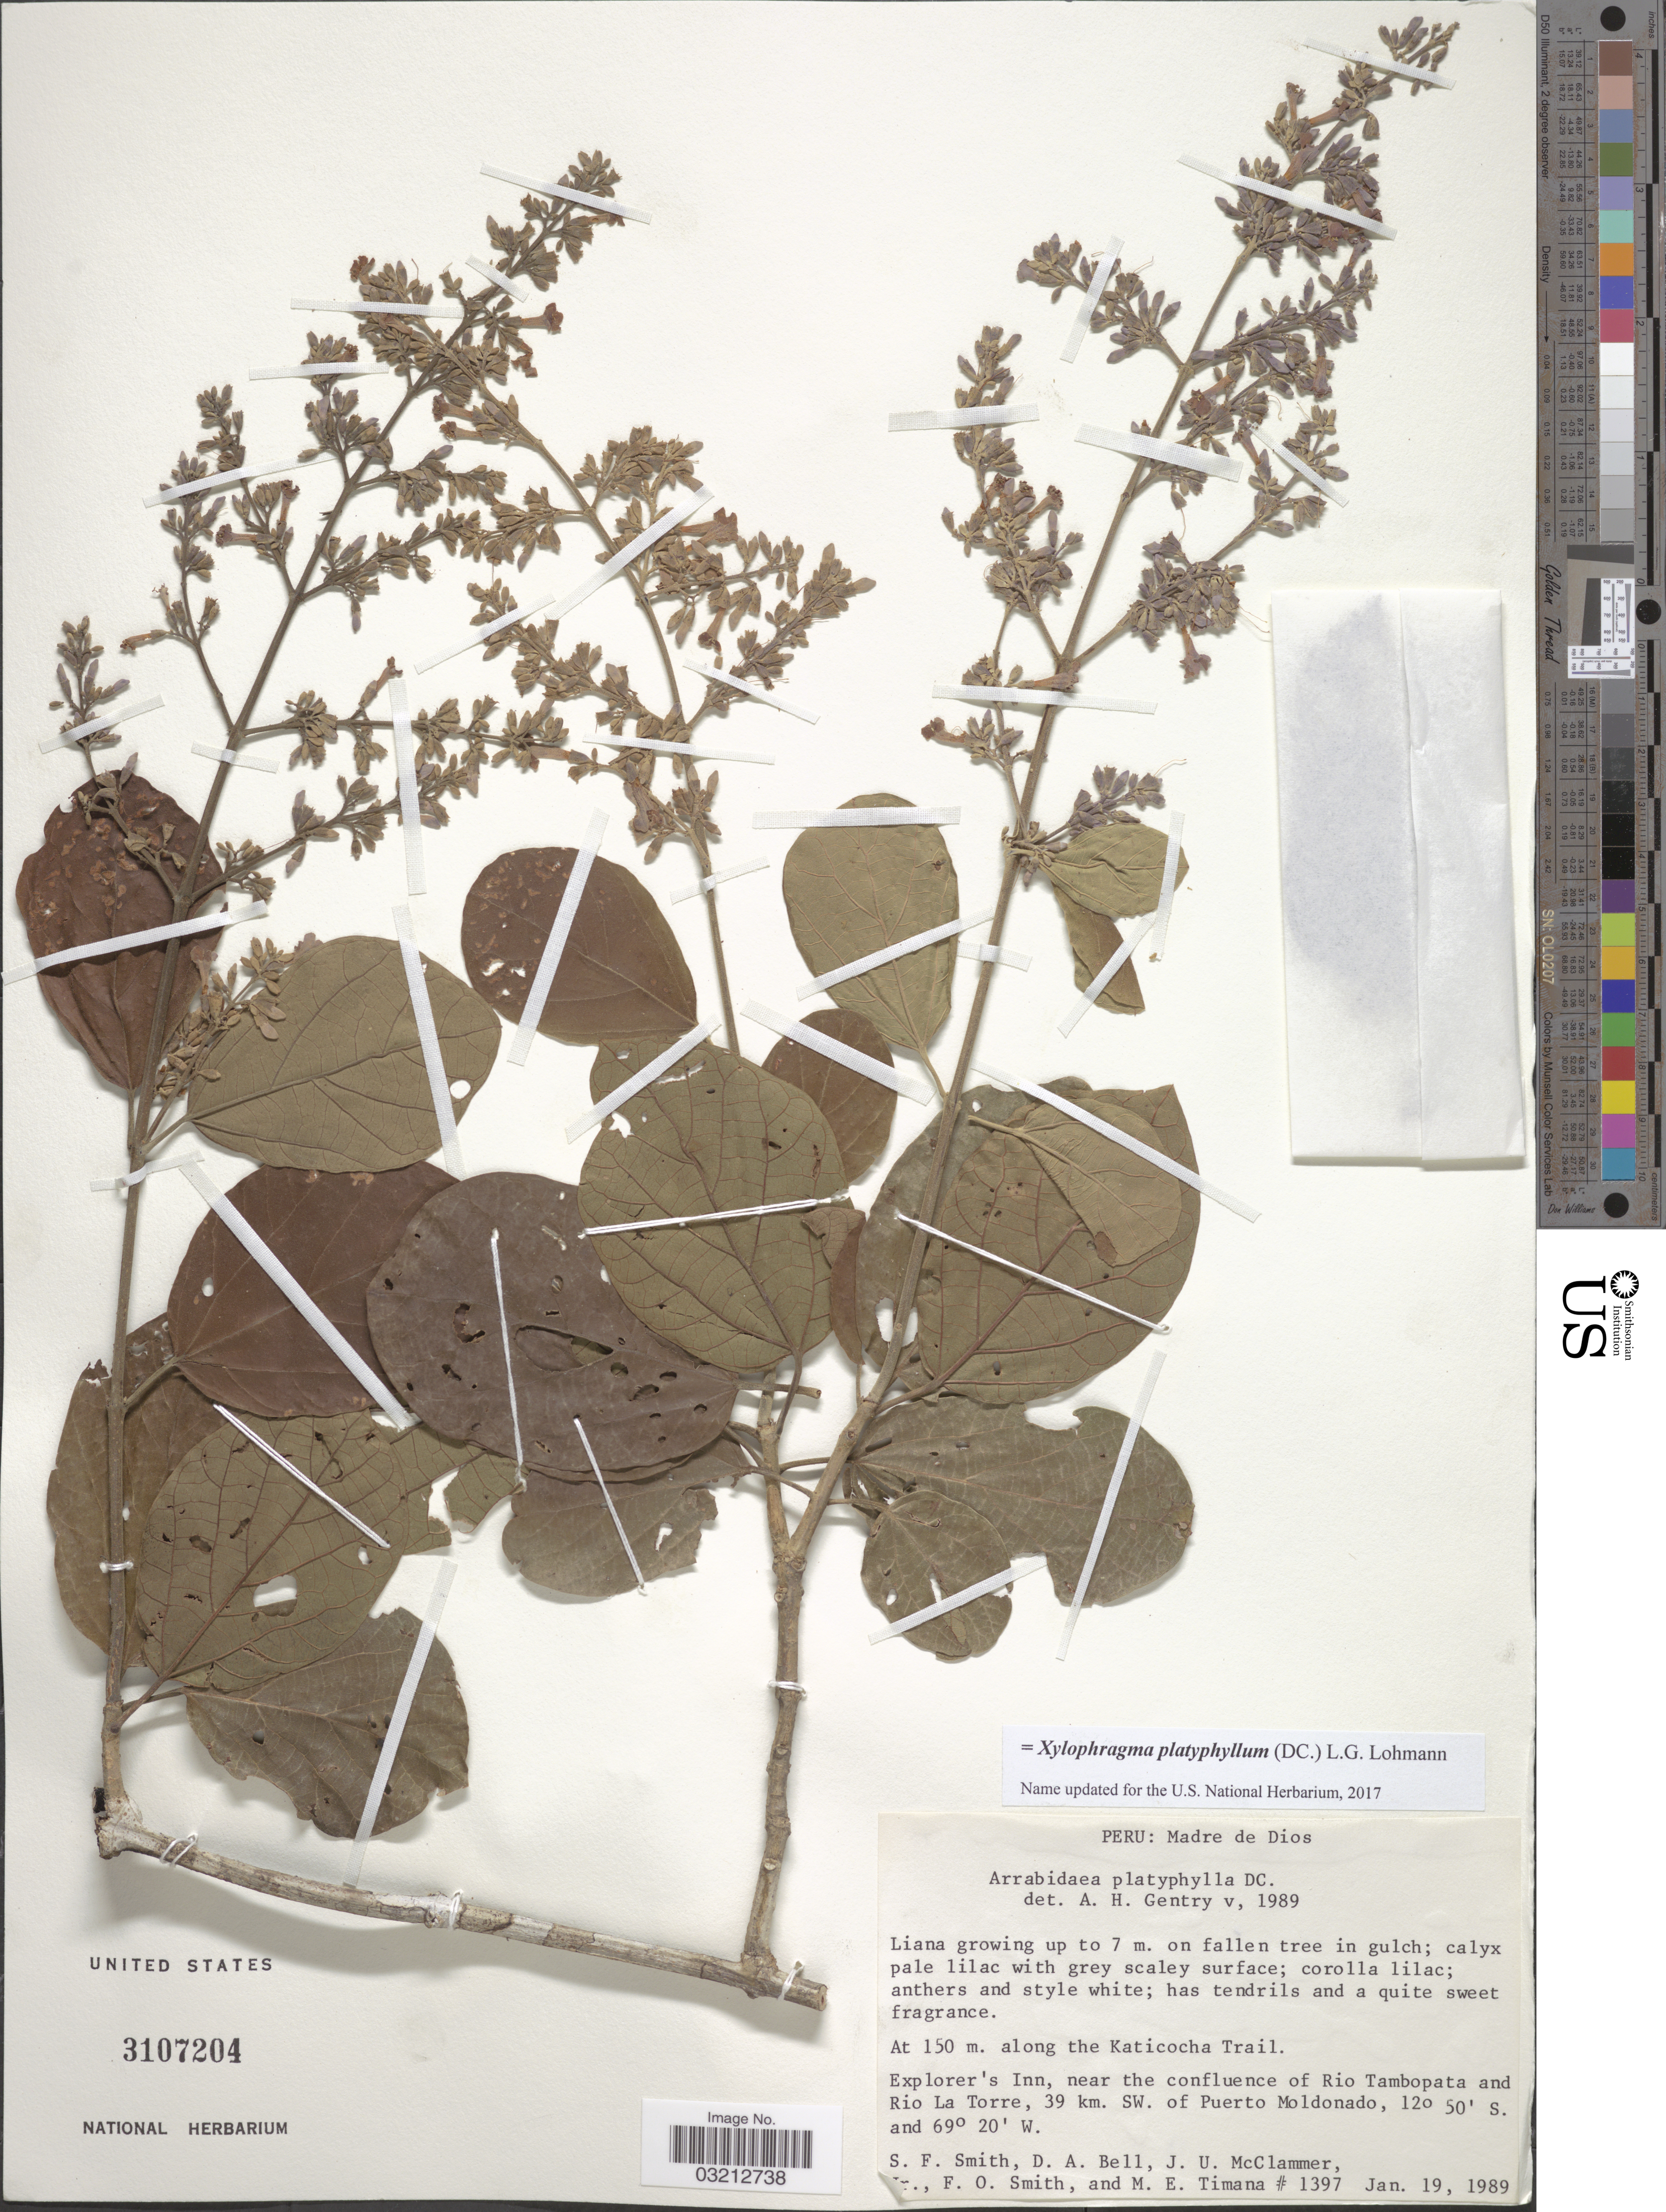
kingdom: Plantae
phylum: Tracheophyta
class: Magnoliopsida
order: Lamiales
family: Bignoniaceae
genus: Xylophragma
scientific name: Xylophragma platyphyllum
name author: (DC.) L.G. Lohmann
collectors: S.F. Smith, D. A. Bell, J. McClammer & F. Smith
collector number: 1397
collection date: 1989-01-19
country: Peru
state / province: Madre de Dios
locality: Along the Katicocha trail. Explorer's Inn, near the confluence of Rio Tambopata and Rio La Torre, 39 km. SW. of Puerto Moldonado.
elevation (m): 150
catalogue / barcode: US 3107204